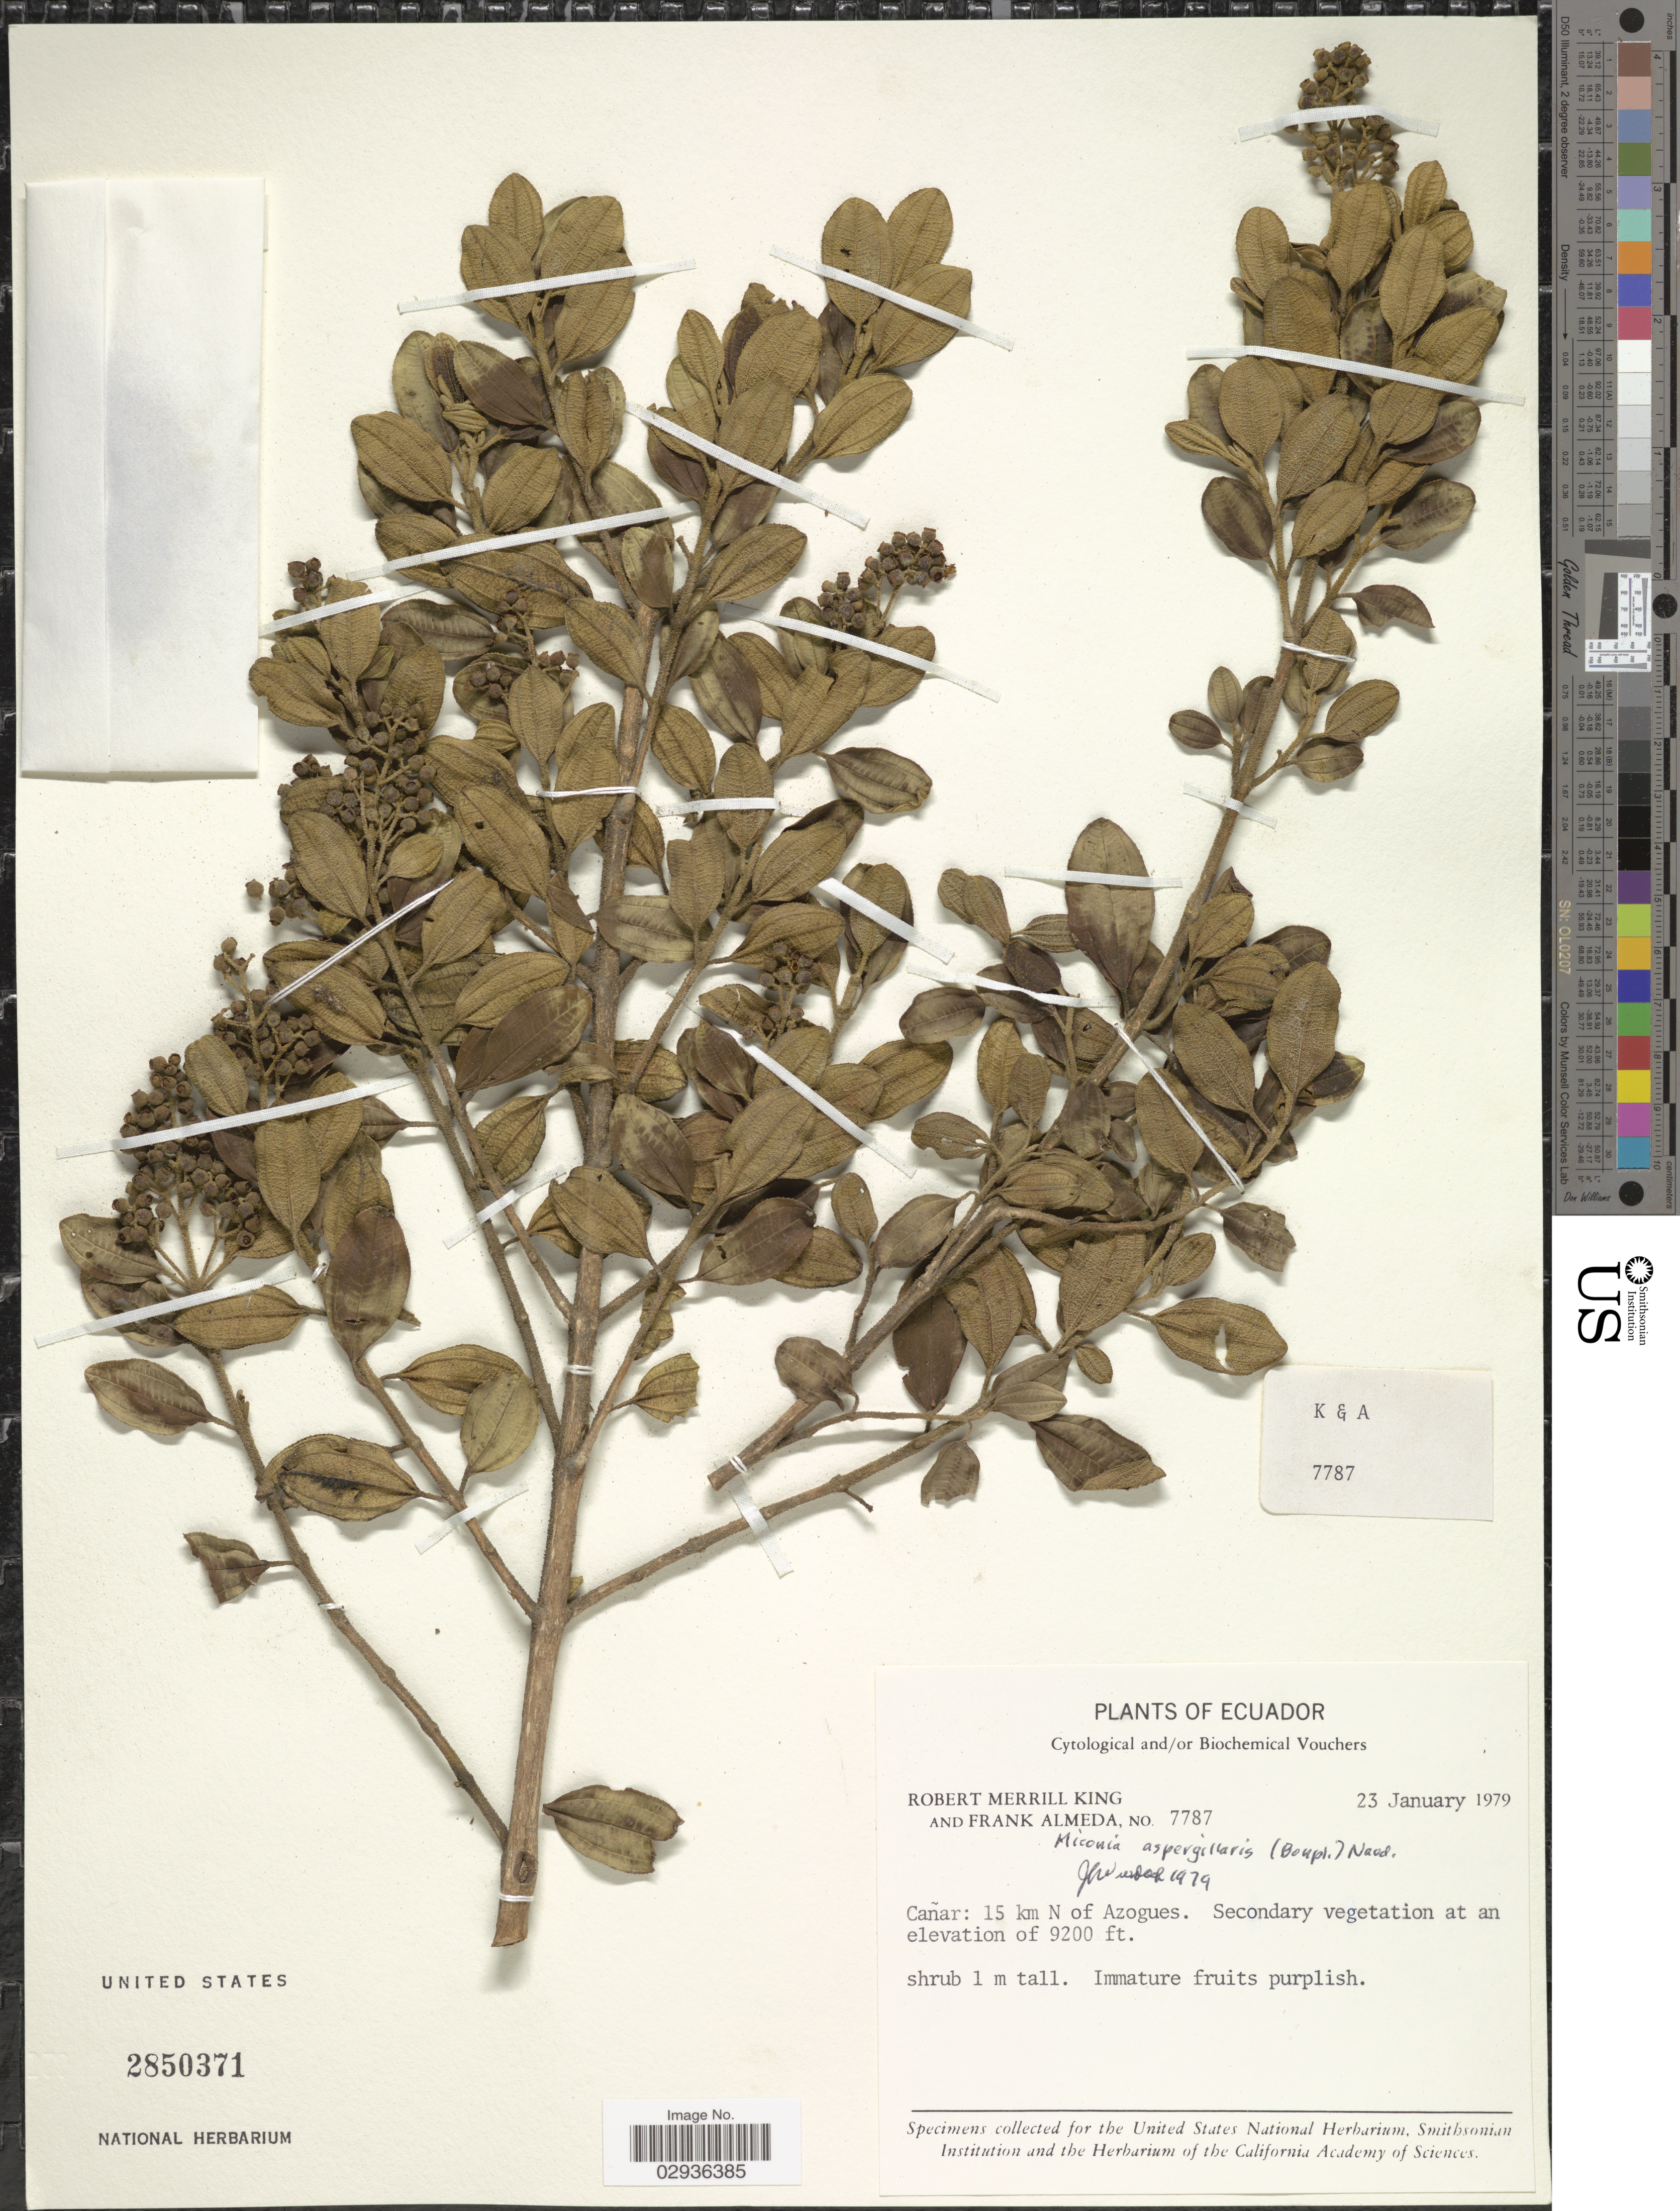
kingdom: Plantae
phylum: Tracheophyta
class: Magnoliopsida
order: Myrtales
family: Melastomataceae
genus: Miconia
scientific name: Miconia aspergillaris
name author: (Bonpl.) Naudin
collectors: R. M. King & F. Almeda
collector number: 7787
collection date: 1979-01-23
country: Ecuador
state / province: Cañar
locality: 15 km N of Azogues.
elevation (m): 2804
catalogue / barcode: US 2850371